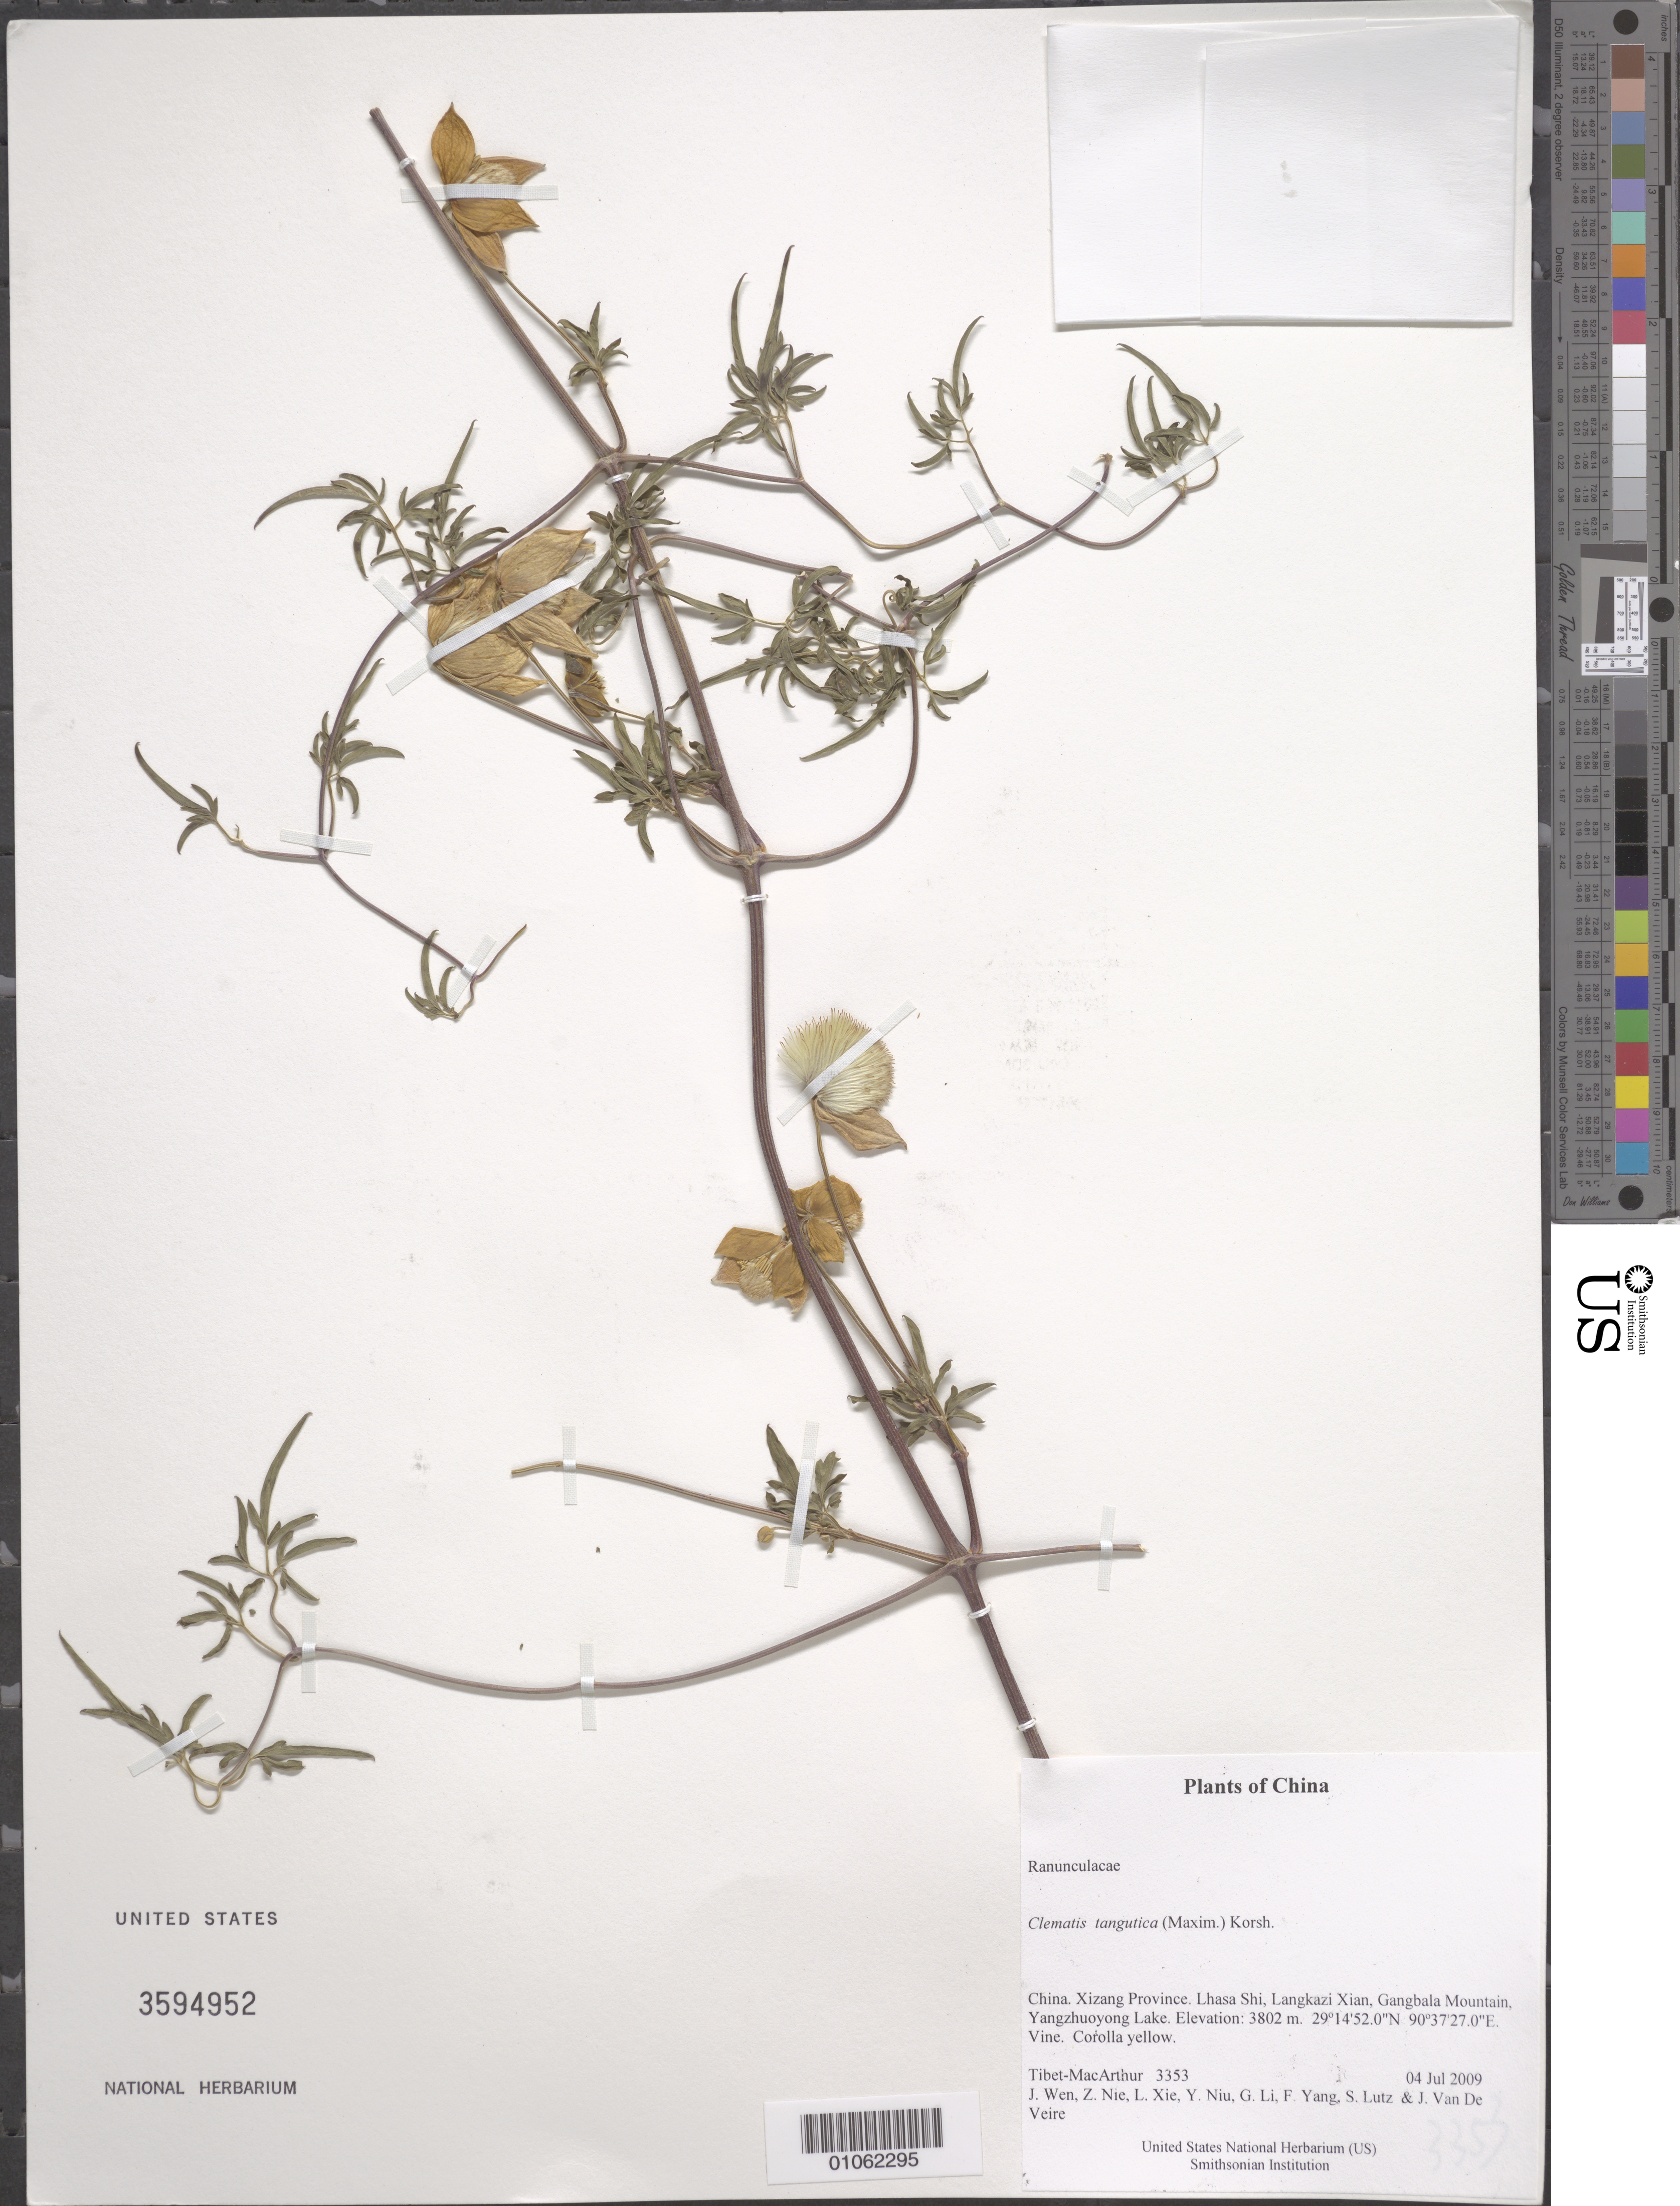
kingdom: Plantae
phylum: Tracheophyta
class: Magnoliopsida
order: Ranunculales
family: Ranunculaceae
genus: Clematis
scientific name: Clematis tangutica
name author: (Maxim.) Korsh.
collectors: Tibet-MacArthur, J. Wen, Z. Nie, L. Xie, Y. Niu, G. Li, F. Yang, S. Lutz & J. Van De Veire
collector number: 3353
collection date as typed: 04 Jul 2009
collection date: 2009-07-04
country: China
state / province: Xizang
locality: Lhasa Shi, Langkazi Xian, Gangbala Mountain, Yangzhuoyong Lake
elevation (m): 3802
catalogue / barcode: US 3594952